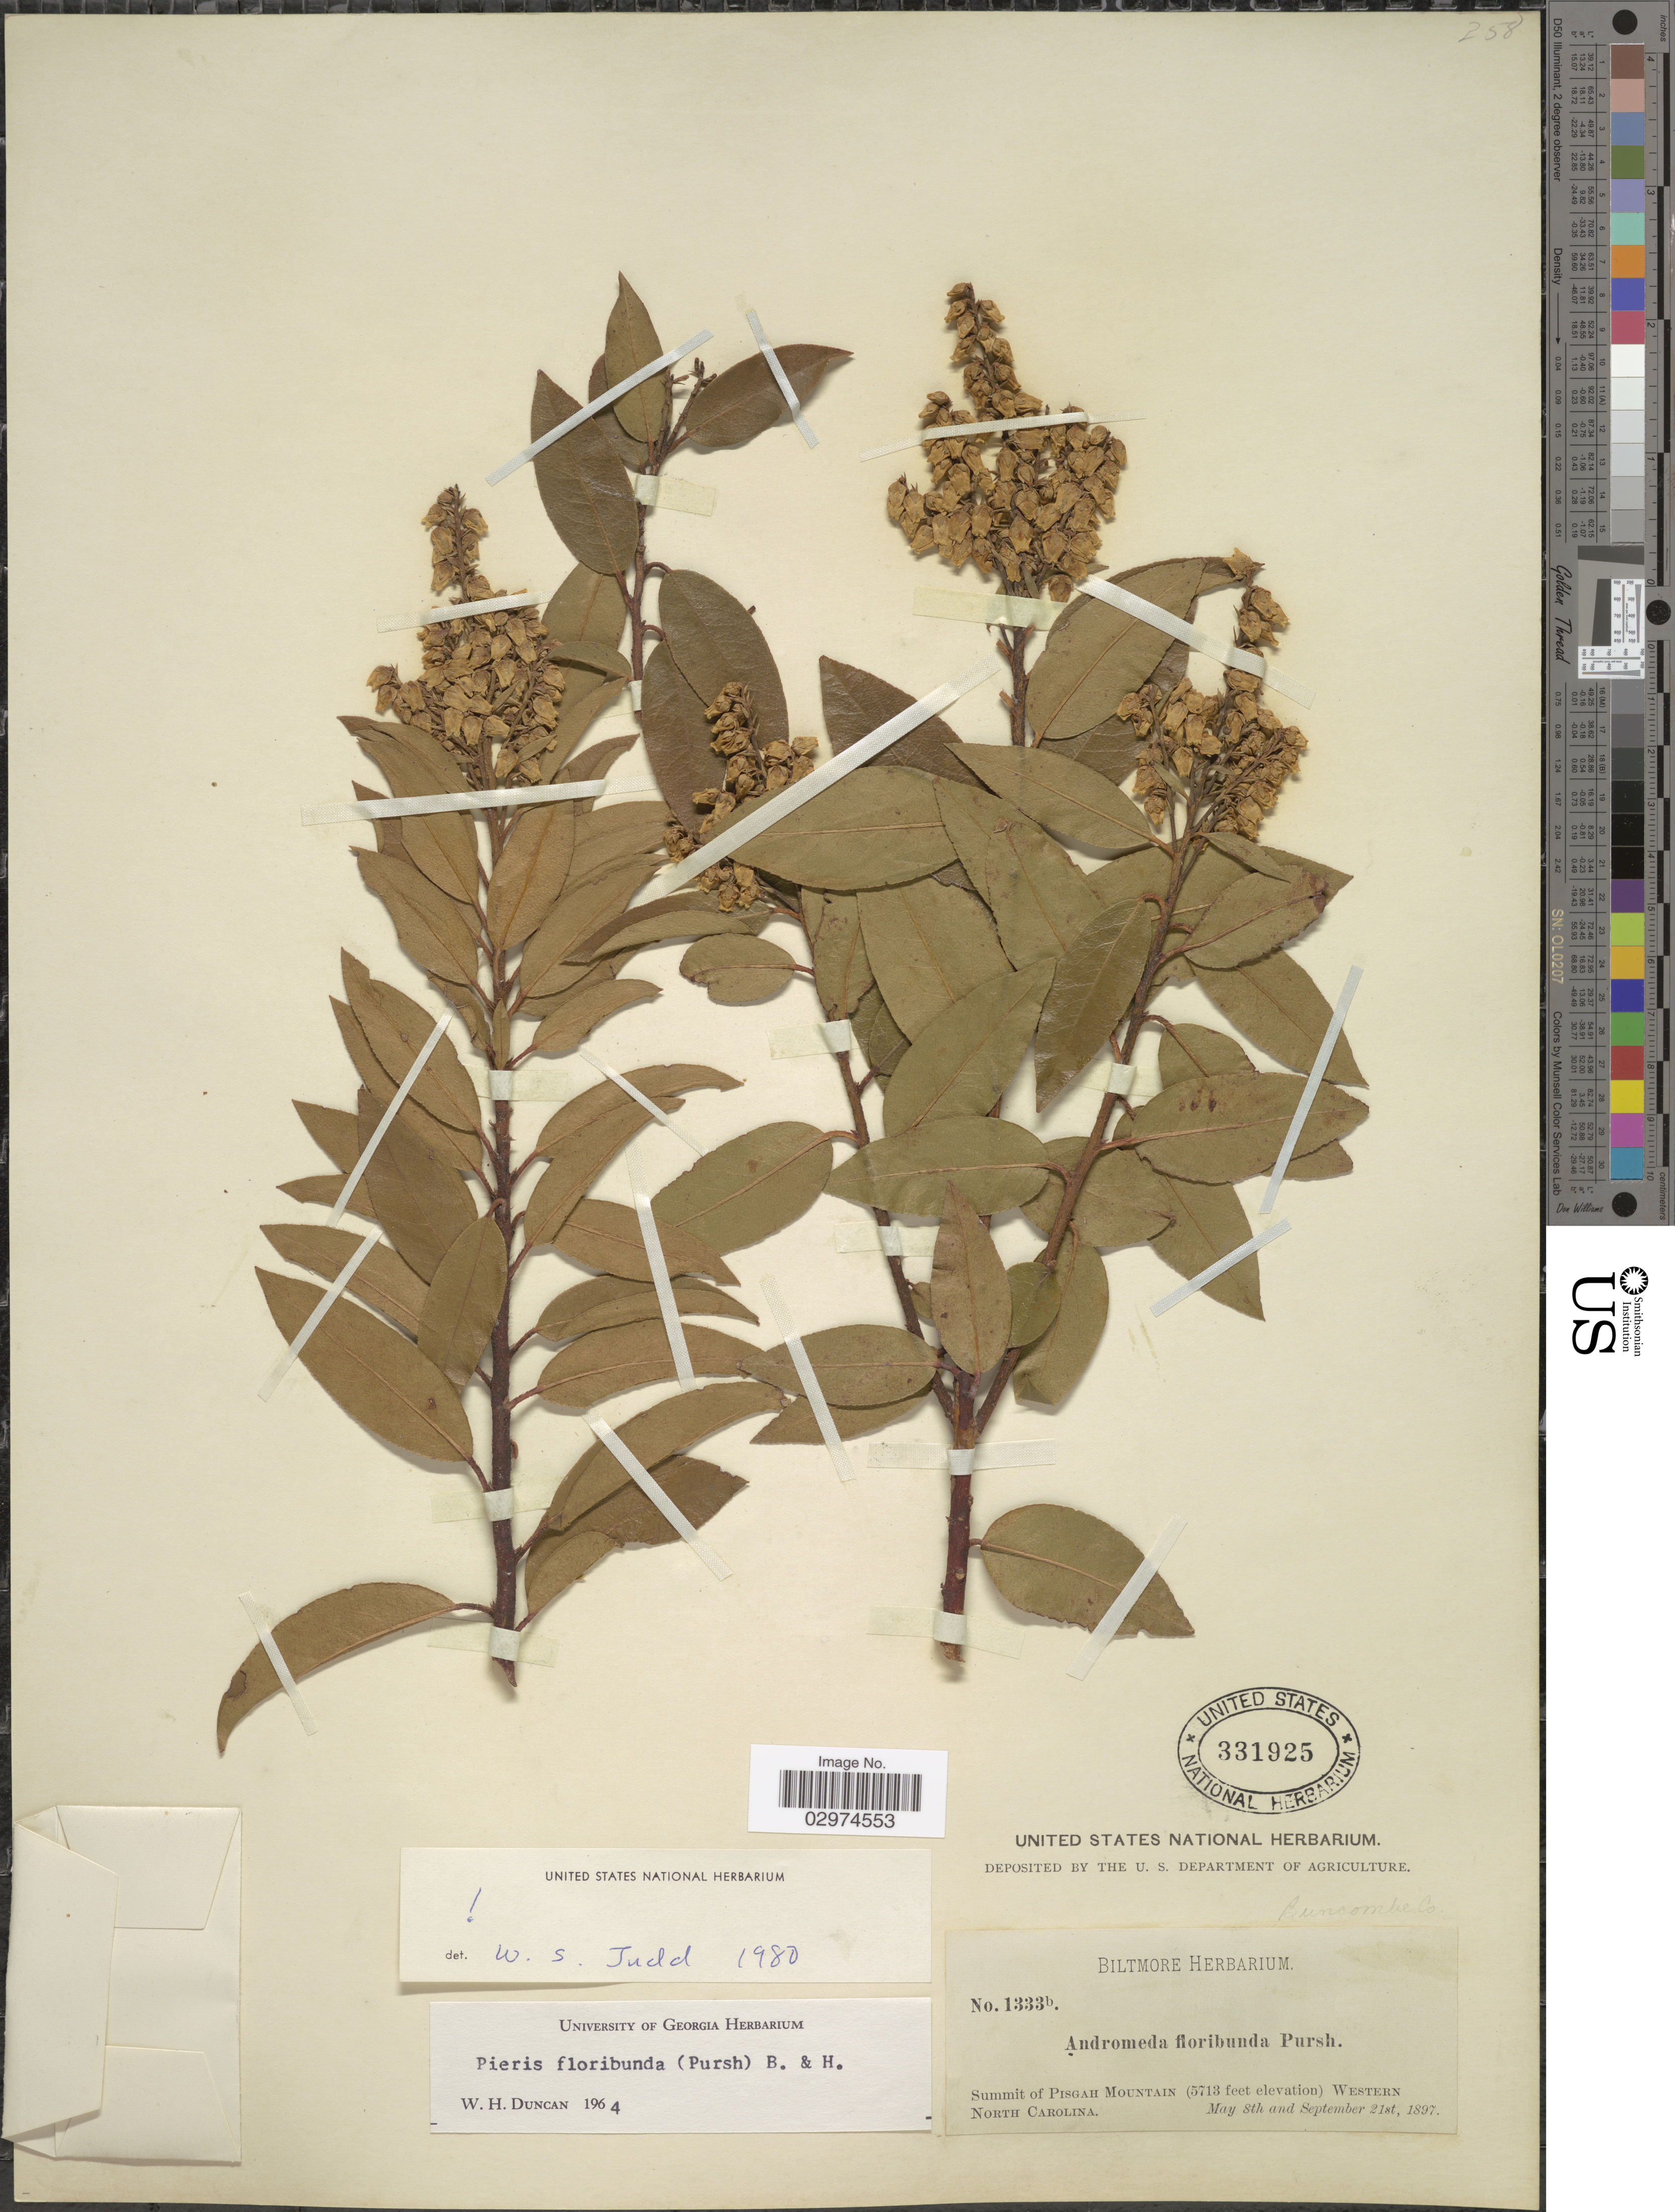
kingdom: Plantae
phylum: Tracheophyta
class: Magnoliopsida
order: Ericales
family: Ericaceae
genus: Pieris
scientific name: Pieris floribunda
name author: (Pursh) Benth. & Hook. f.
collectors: ex herb. Biltmore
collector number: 1333b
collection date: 1897-05-08/1897-09-21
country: United States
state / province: North Carolina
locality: Summit of Pisgah Mountain, Western North Carolina, Buncombe Co.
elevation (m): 1741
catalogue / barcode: US 331925